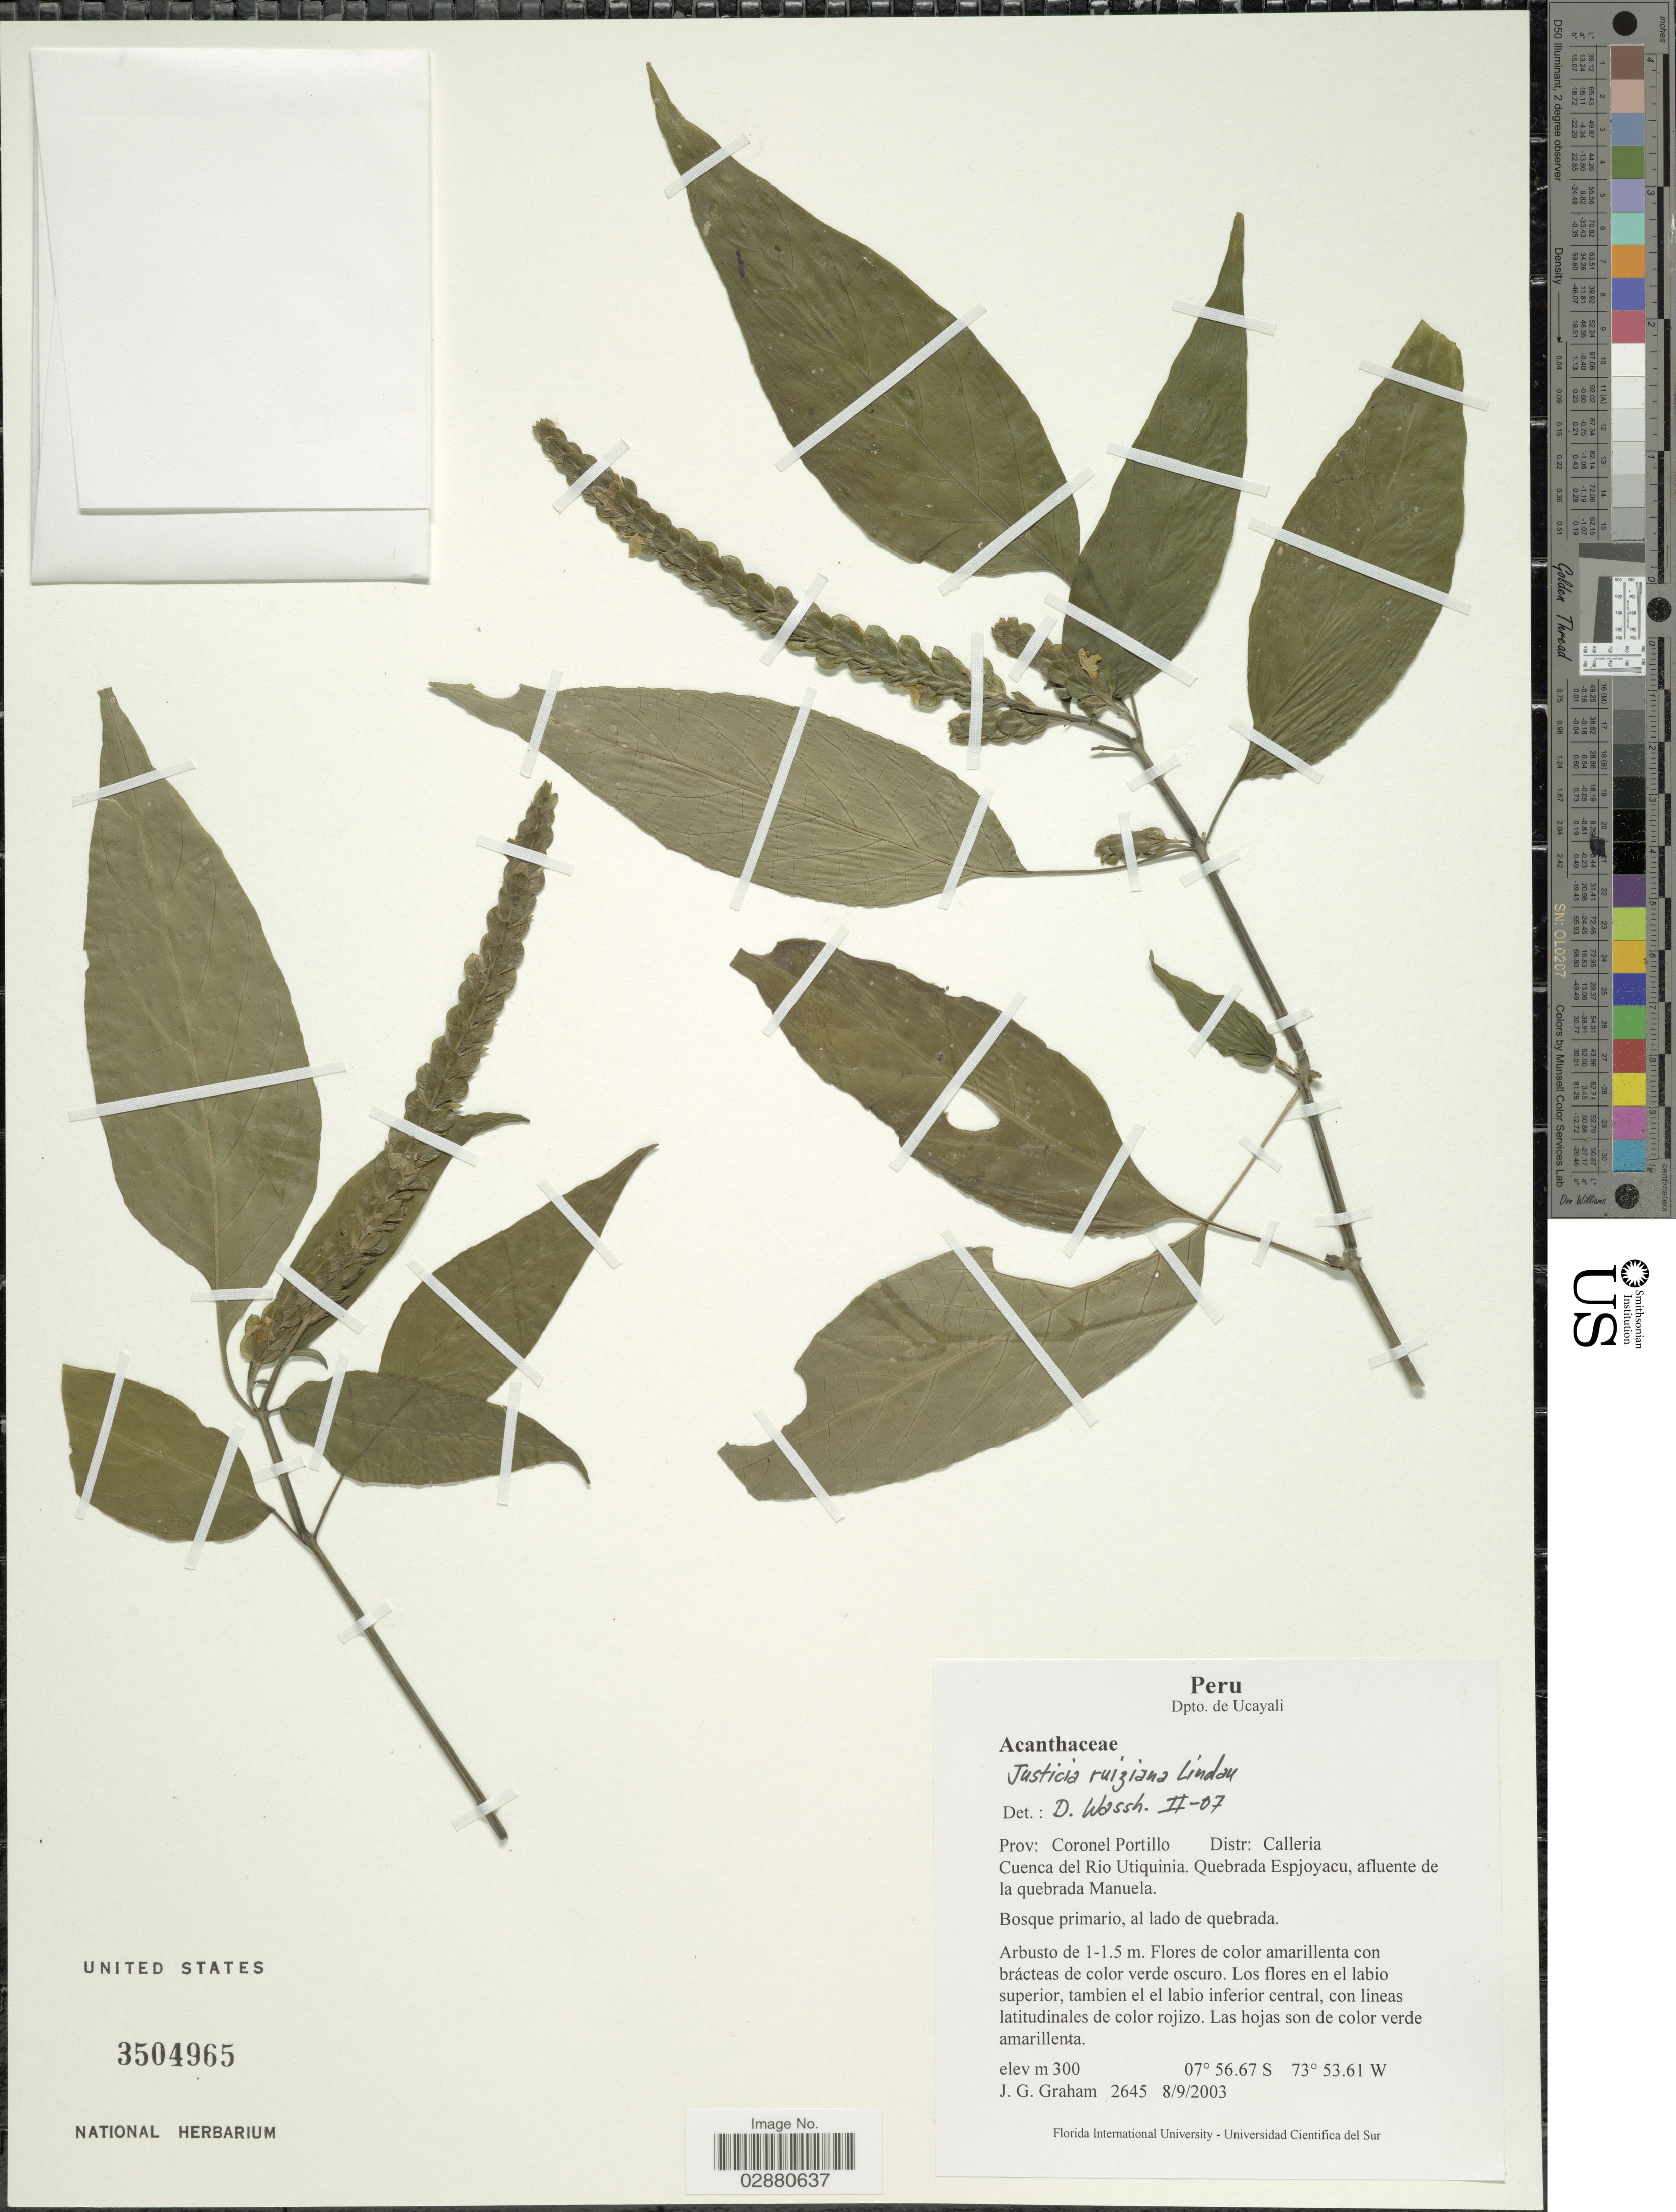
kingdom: Plantae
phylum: Tracheophyta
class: Magnoliopsida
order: Lamiales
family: Acanthaceae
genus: Justicia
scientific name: Justicia ruiziana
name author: Lindau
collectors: J. Graham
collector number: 2645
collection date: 2003-09-08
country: Peru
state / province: Ucayali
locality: Dpto. de Ucayali. Prov: Coronel Portillo. Distr: Calleria. Cuenca del Rio Utiquinia. Quebrada Espjoyacu, afluente de la quebrada Manuela.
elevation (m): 300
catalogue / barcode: US 3504965